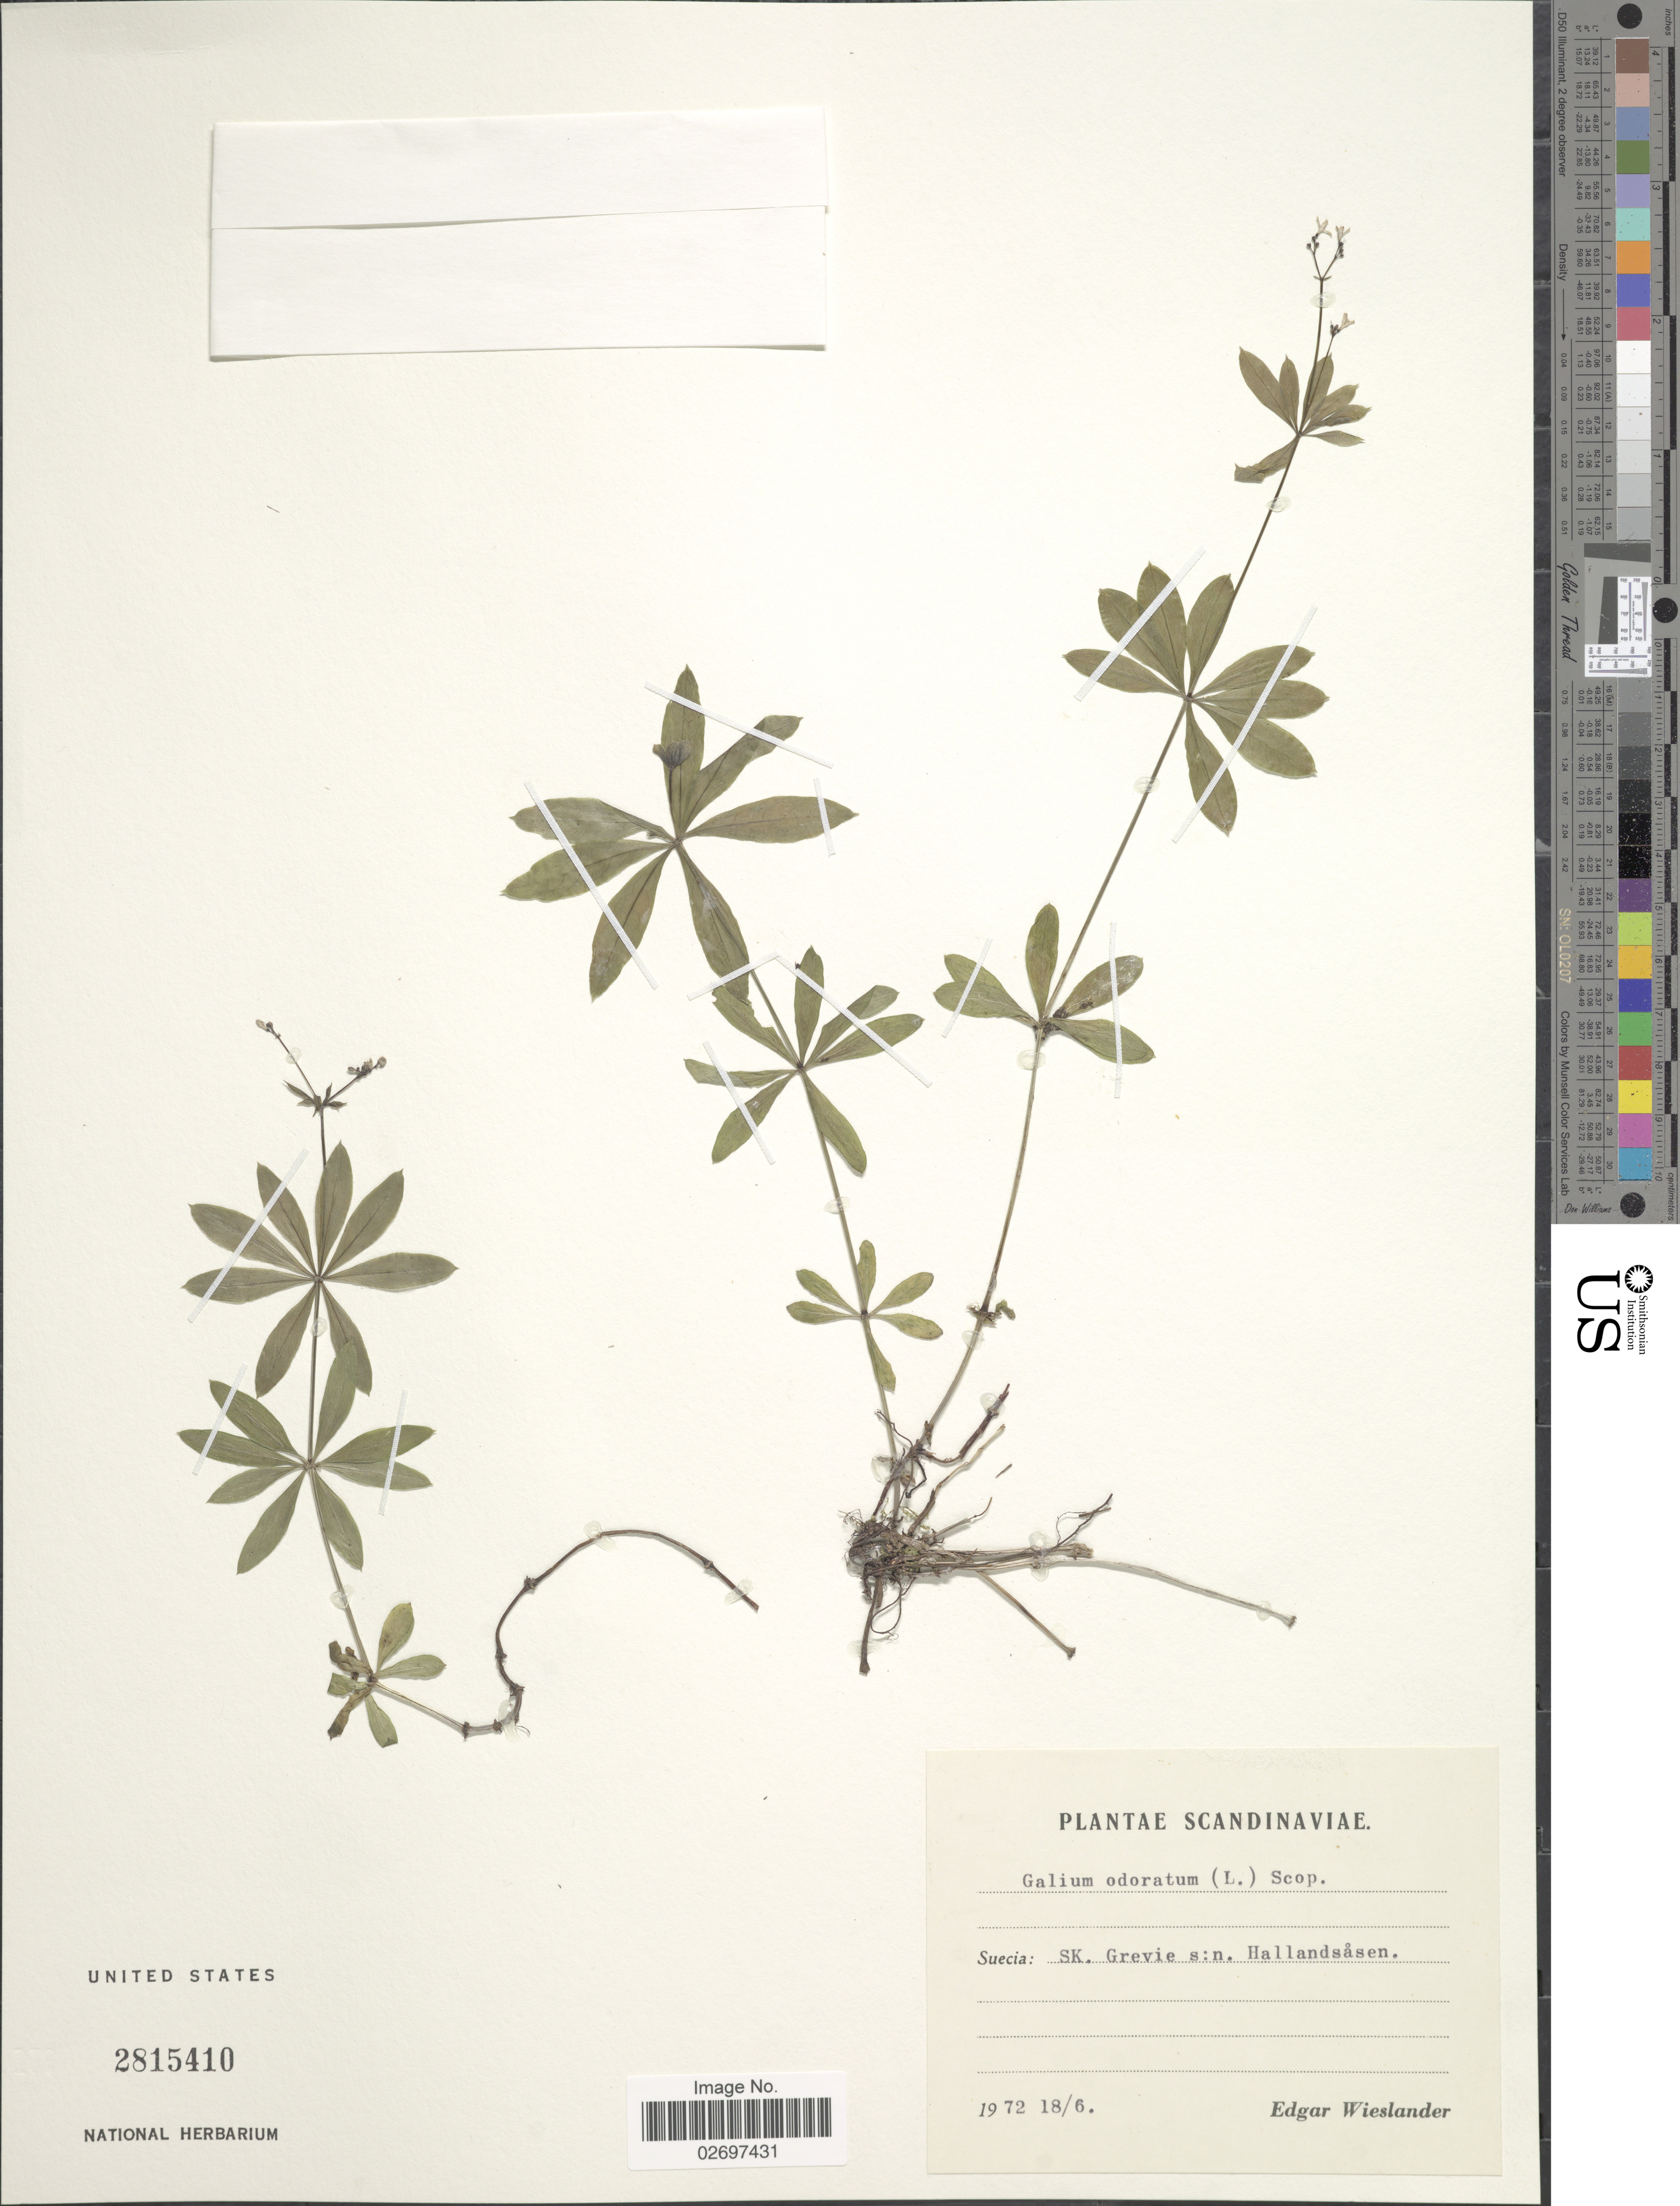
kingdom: Plantae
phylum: Tracheophyta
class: Magnoliopsida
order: Gentianales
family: Rubiaceae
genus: Galium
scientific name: Galium odoratum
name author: (L.) Scop.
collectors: E. Wieslander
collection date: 1972-06-18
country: Sweden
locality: Scandinaviae. Suecia. SK. Grevie s:n. Hallandsasen.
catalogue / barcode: US 2815410